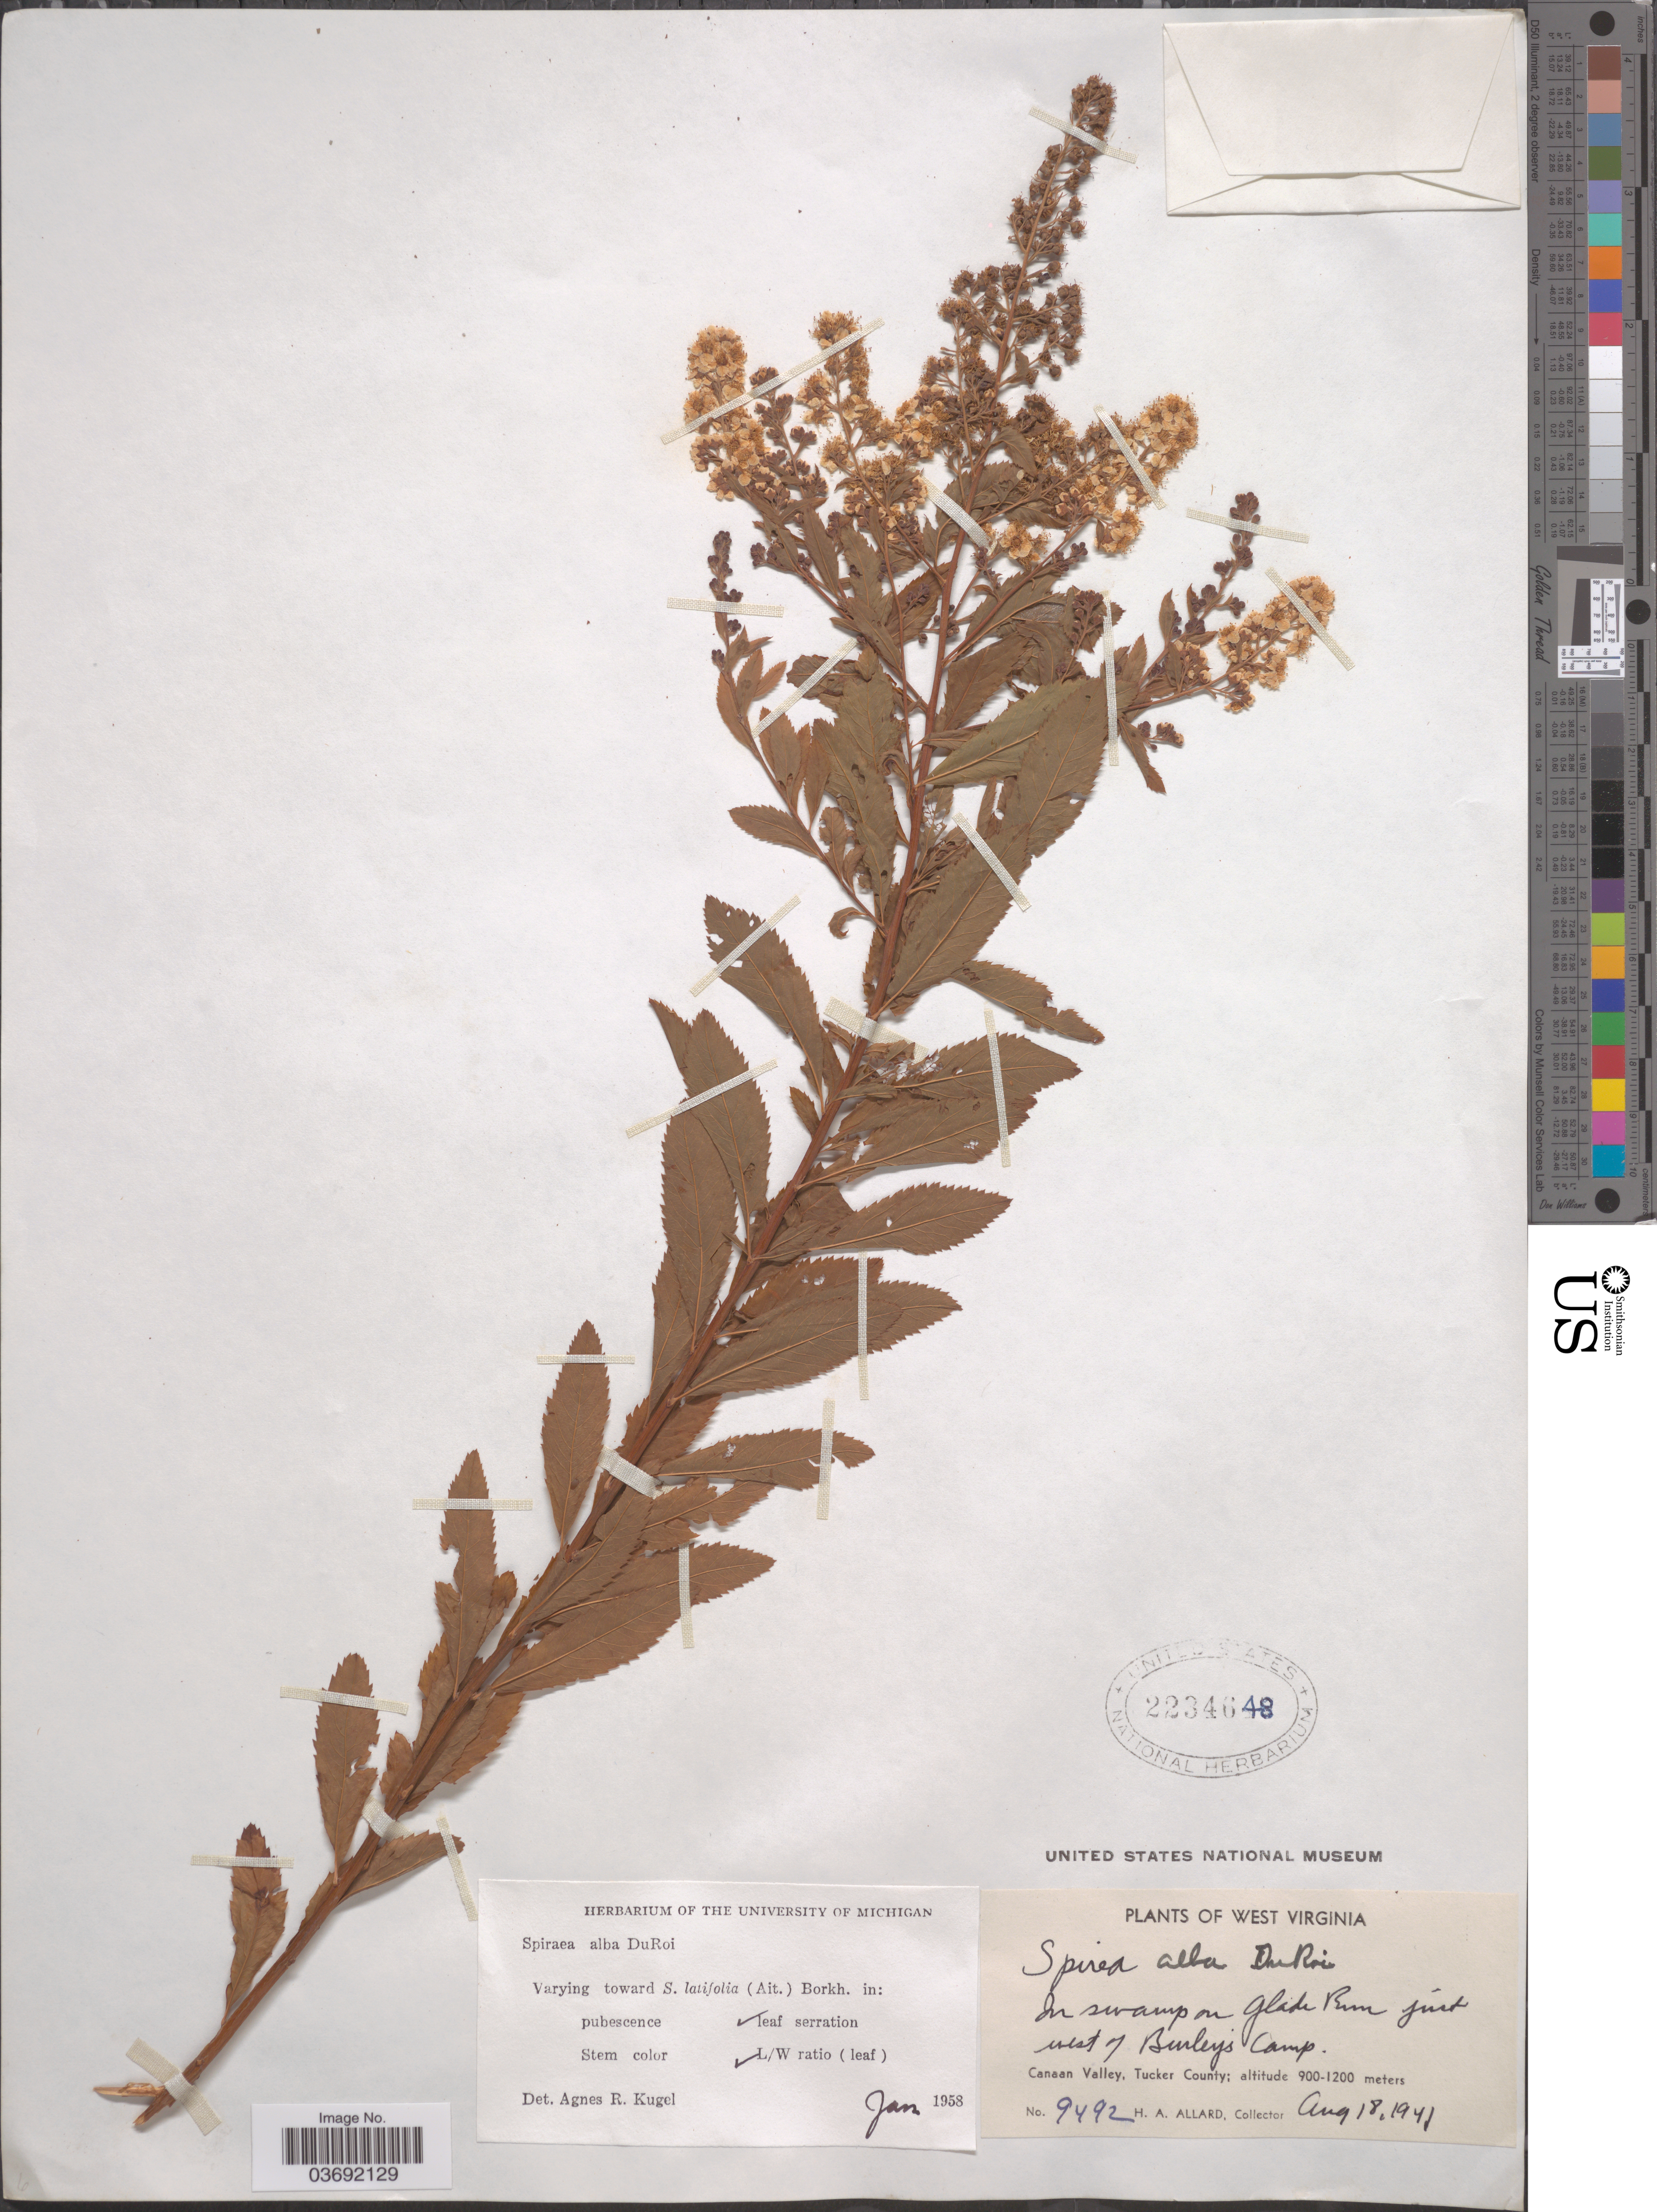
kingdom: Plantae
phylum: Tracheophyta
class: Magnoliopsida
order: Rosales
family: Rosaceae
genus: Spiraea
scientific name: Spiraea alba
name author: Du Roi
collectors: H. A. Allard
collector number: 9492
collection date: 1941-08-18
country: United States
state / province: West Virginia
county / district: Tucker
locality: In swamp on Glade Run just west of Burley's Camp. Canaan Valley, Tucker County.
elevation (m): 900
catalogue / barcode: US 2234648